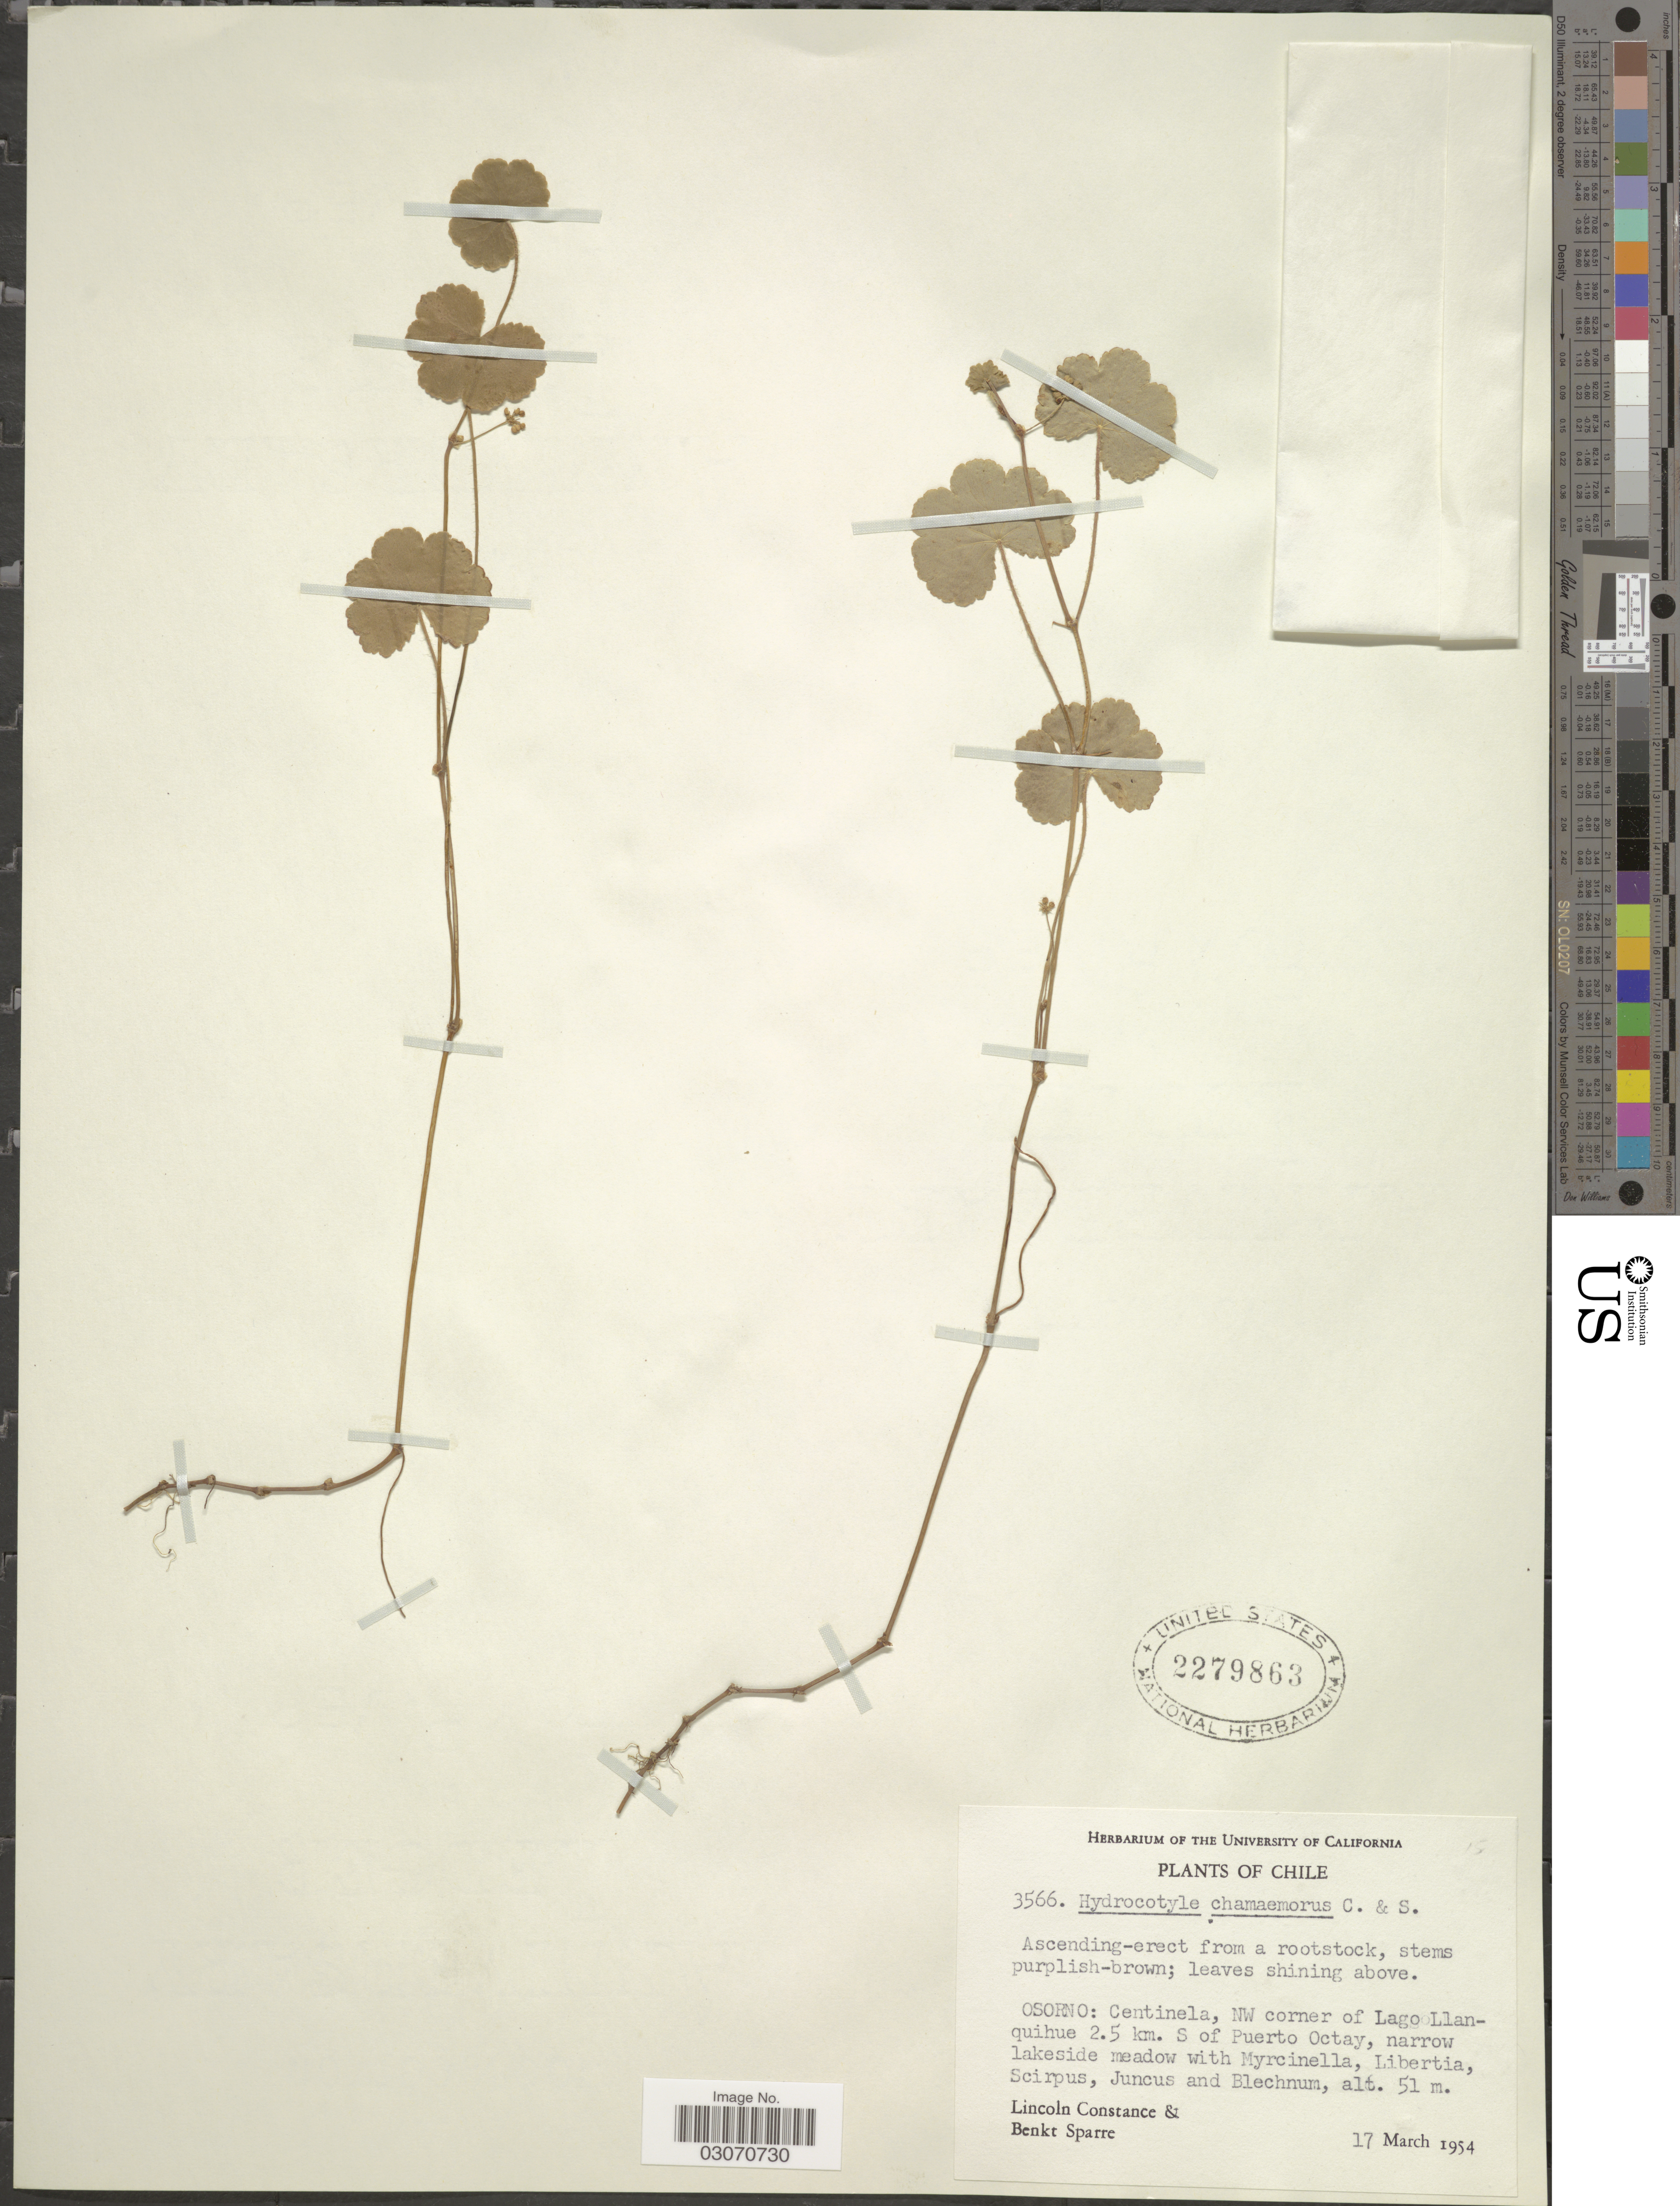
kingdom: Plantae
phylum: Tracheophyta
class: Magnoliopsida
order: Apiales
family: Araliaceae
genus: Hydrocotyle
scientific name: Hydrocotyle chamaemorus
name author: Cham. & Schltdl.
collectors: L. Constance & B. Sparre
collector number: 3566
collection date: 1954-03-17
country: Chile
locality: Osorno: Centinela, NW corner of Lago Llanquihua 2.5 km. S of Puerto Octay.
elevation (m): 51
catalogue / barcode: US 2279863